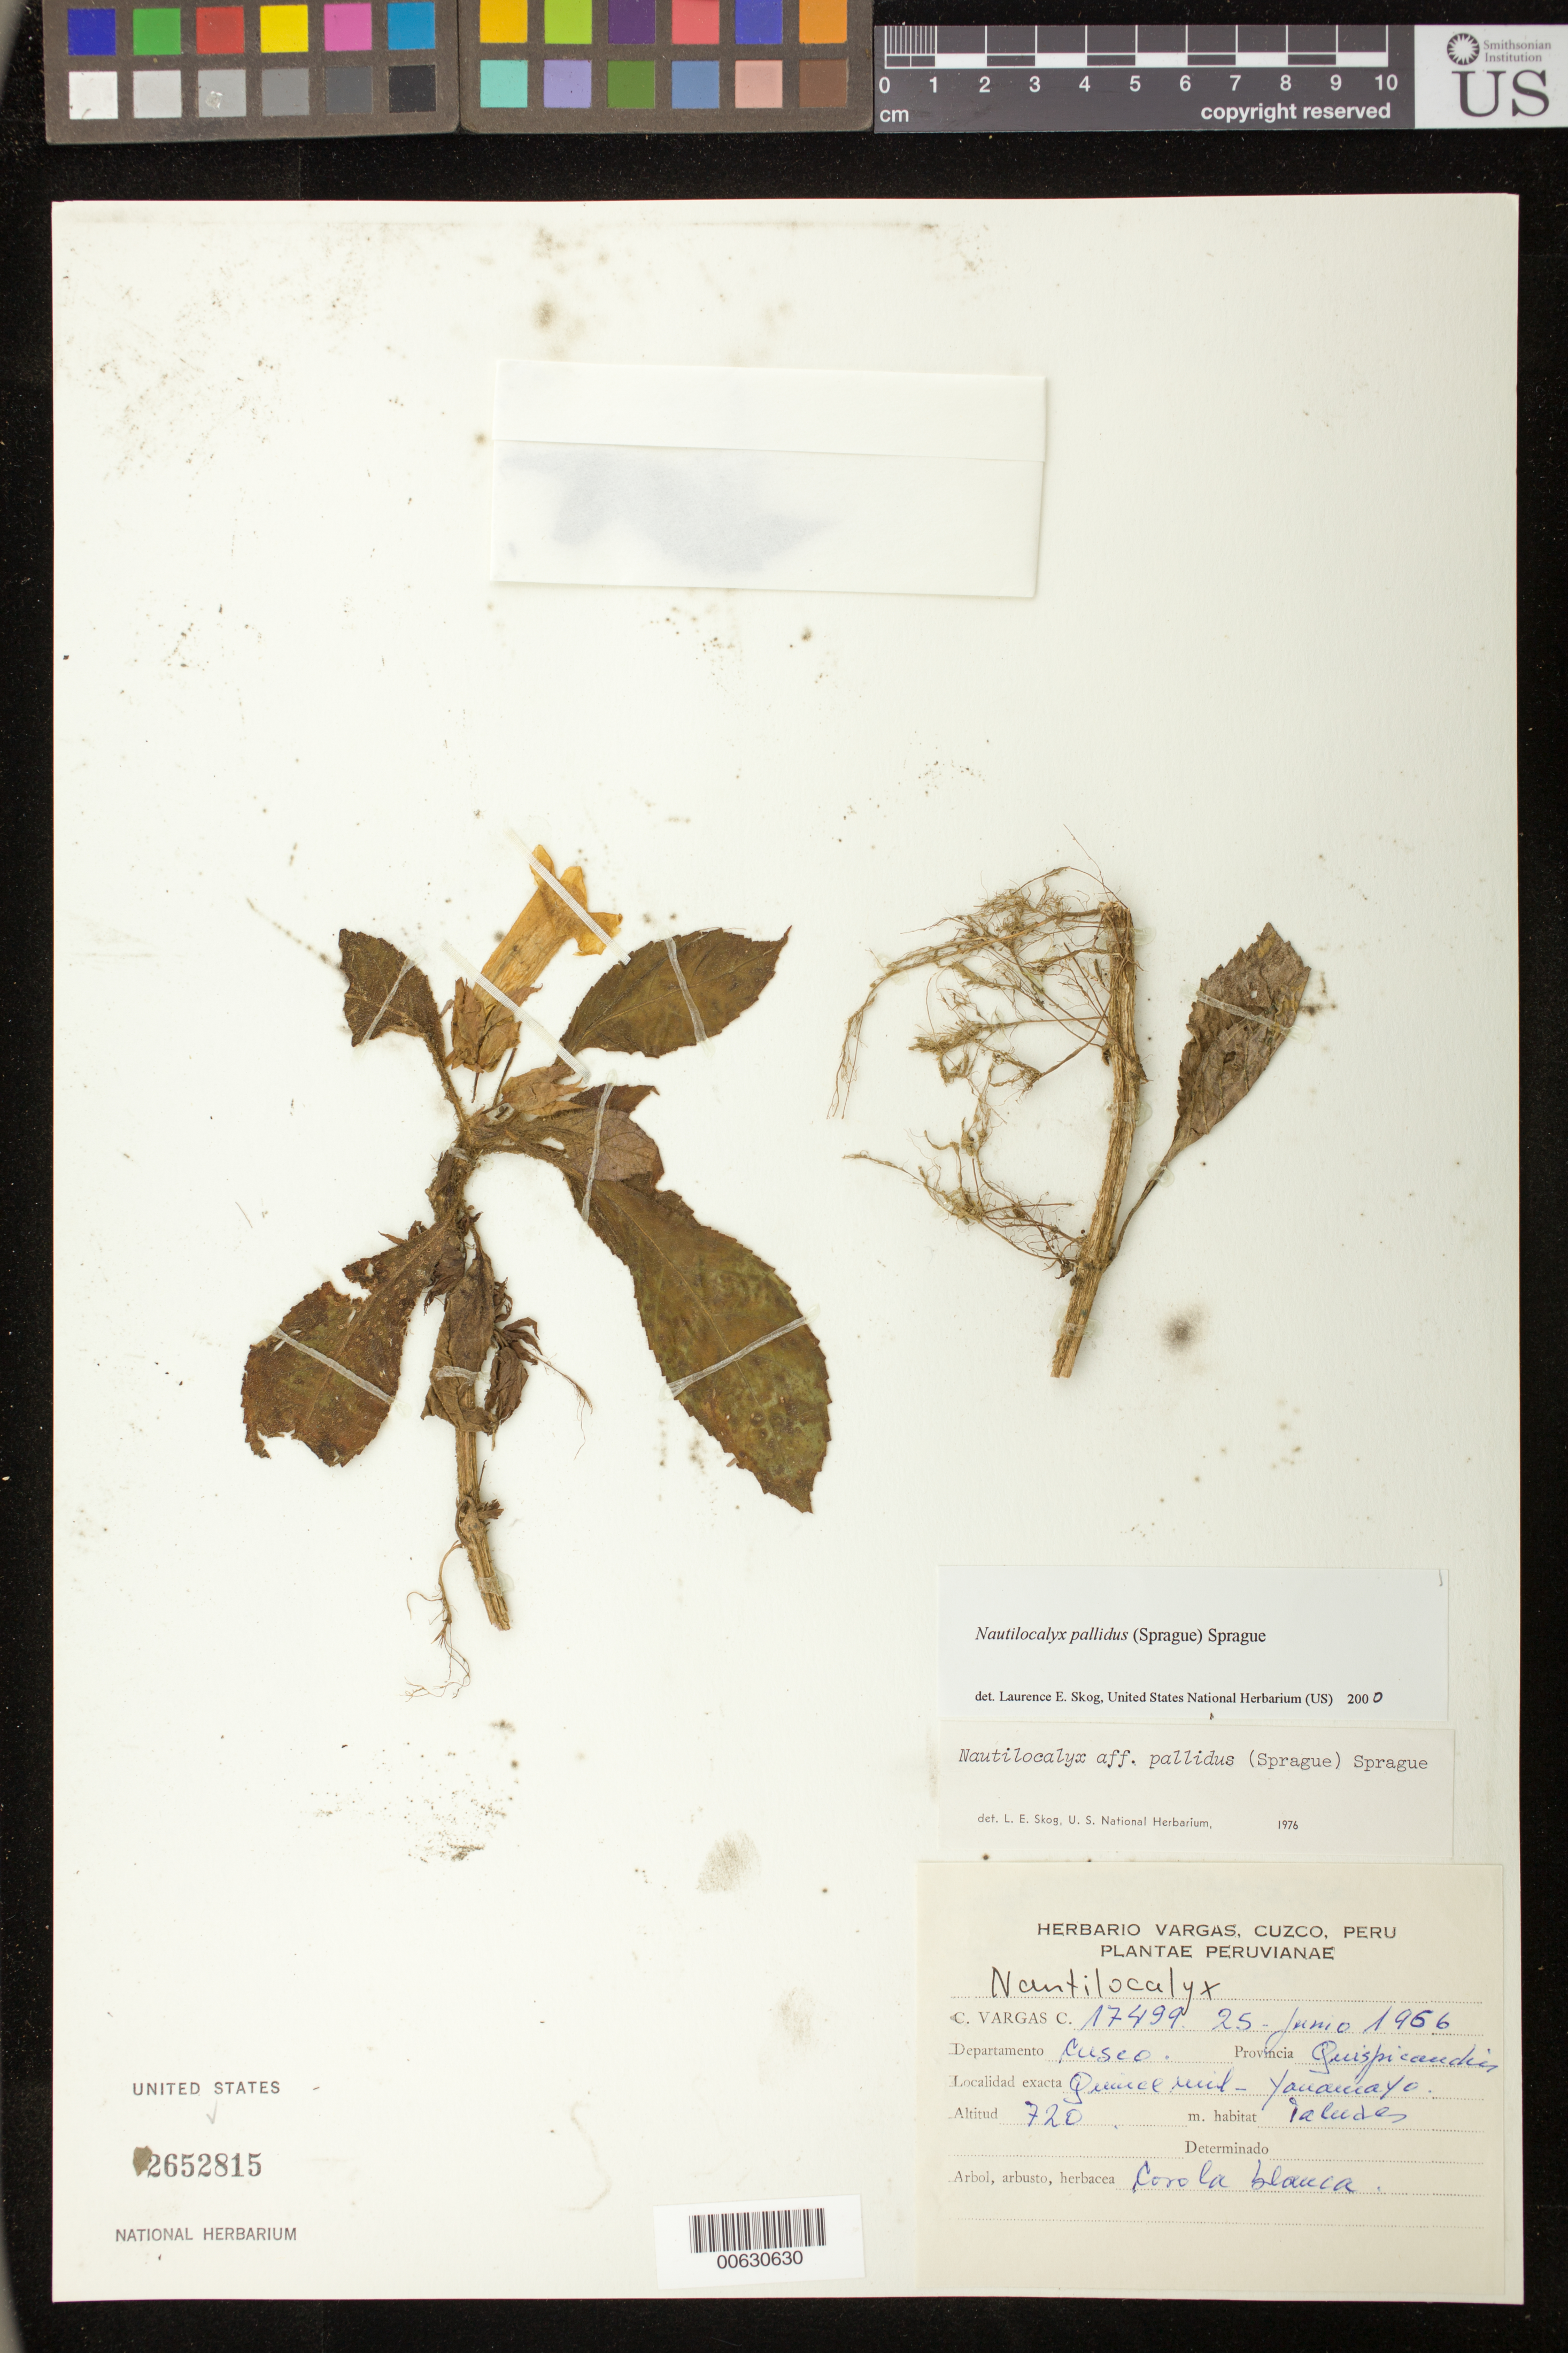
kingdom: Plantae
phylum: Tracheophyta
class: Magnoliopsida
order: Lamiales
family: Gesneriaceae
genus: Nautilocalyx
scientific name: Nautilocalyx pallidus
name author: (Sprague) C. Sprague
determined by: Skog, Laurence E.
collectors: C. Vargas C.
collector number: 17499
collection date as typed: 25 Jun 1966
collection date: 1966-06-25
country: Peru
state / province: Cusco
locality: Prov. Quispicanchis, Quince mil - Yaucamayo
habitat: Taludes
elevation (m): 720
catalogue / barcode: US 2652815